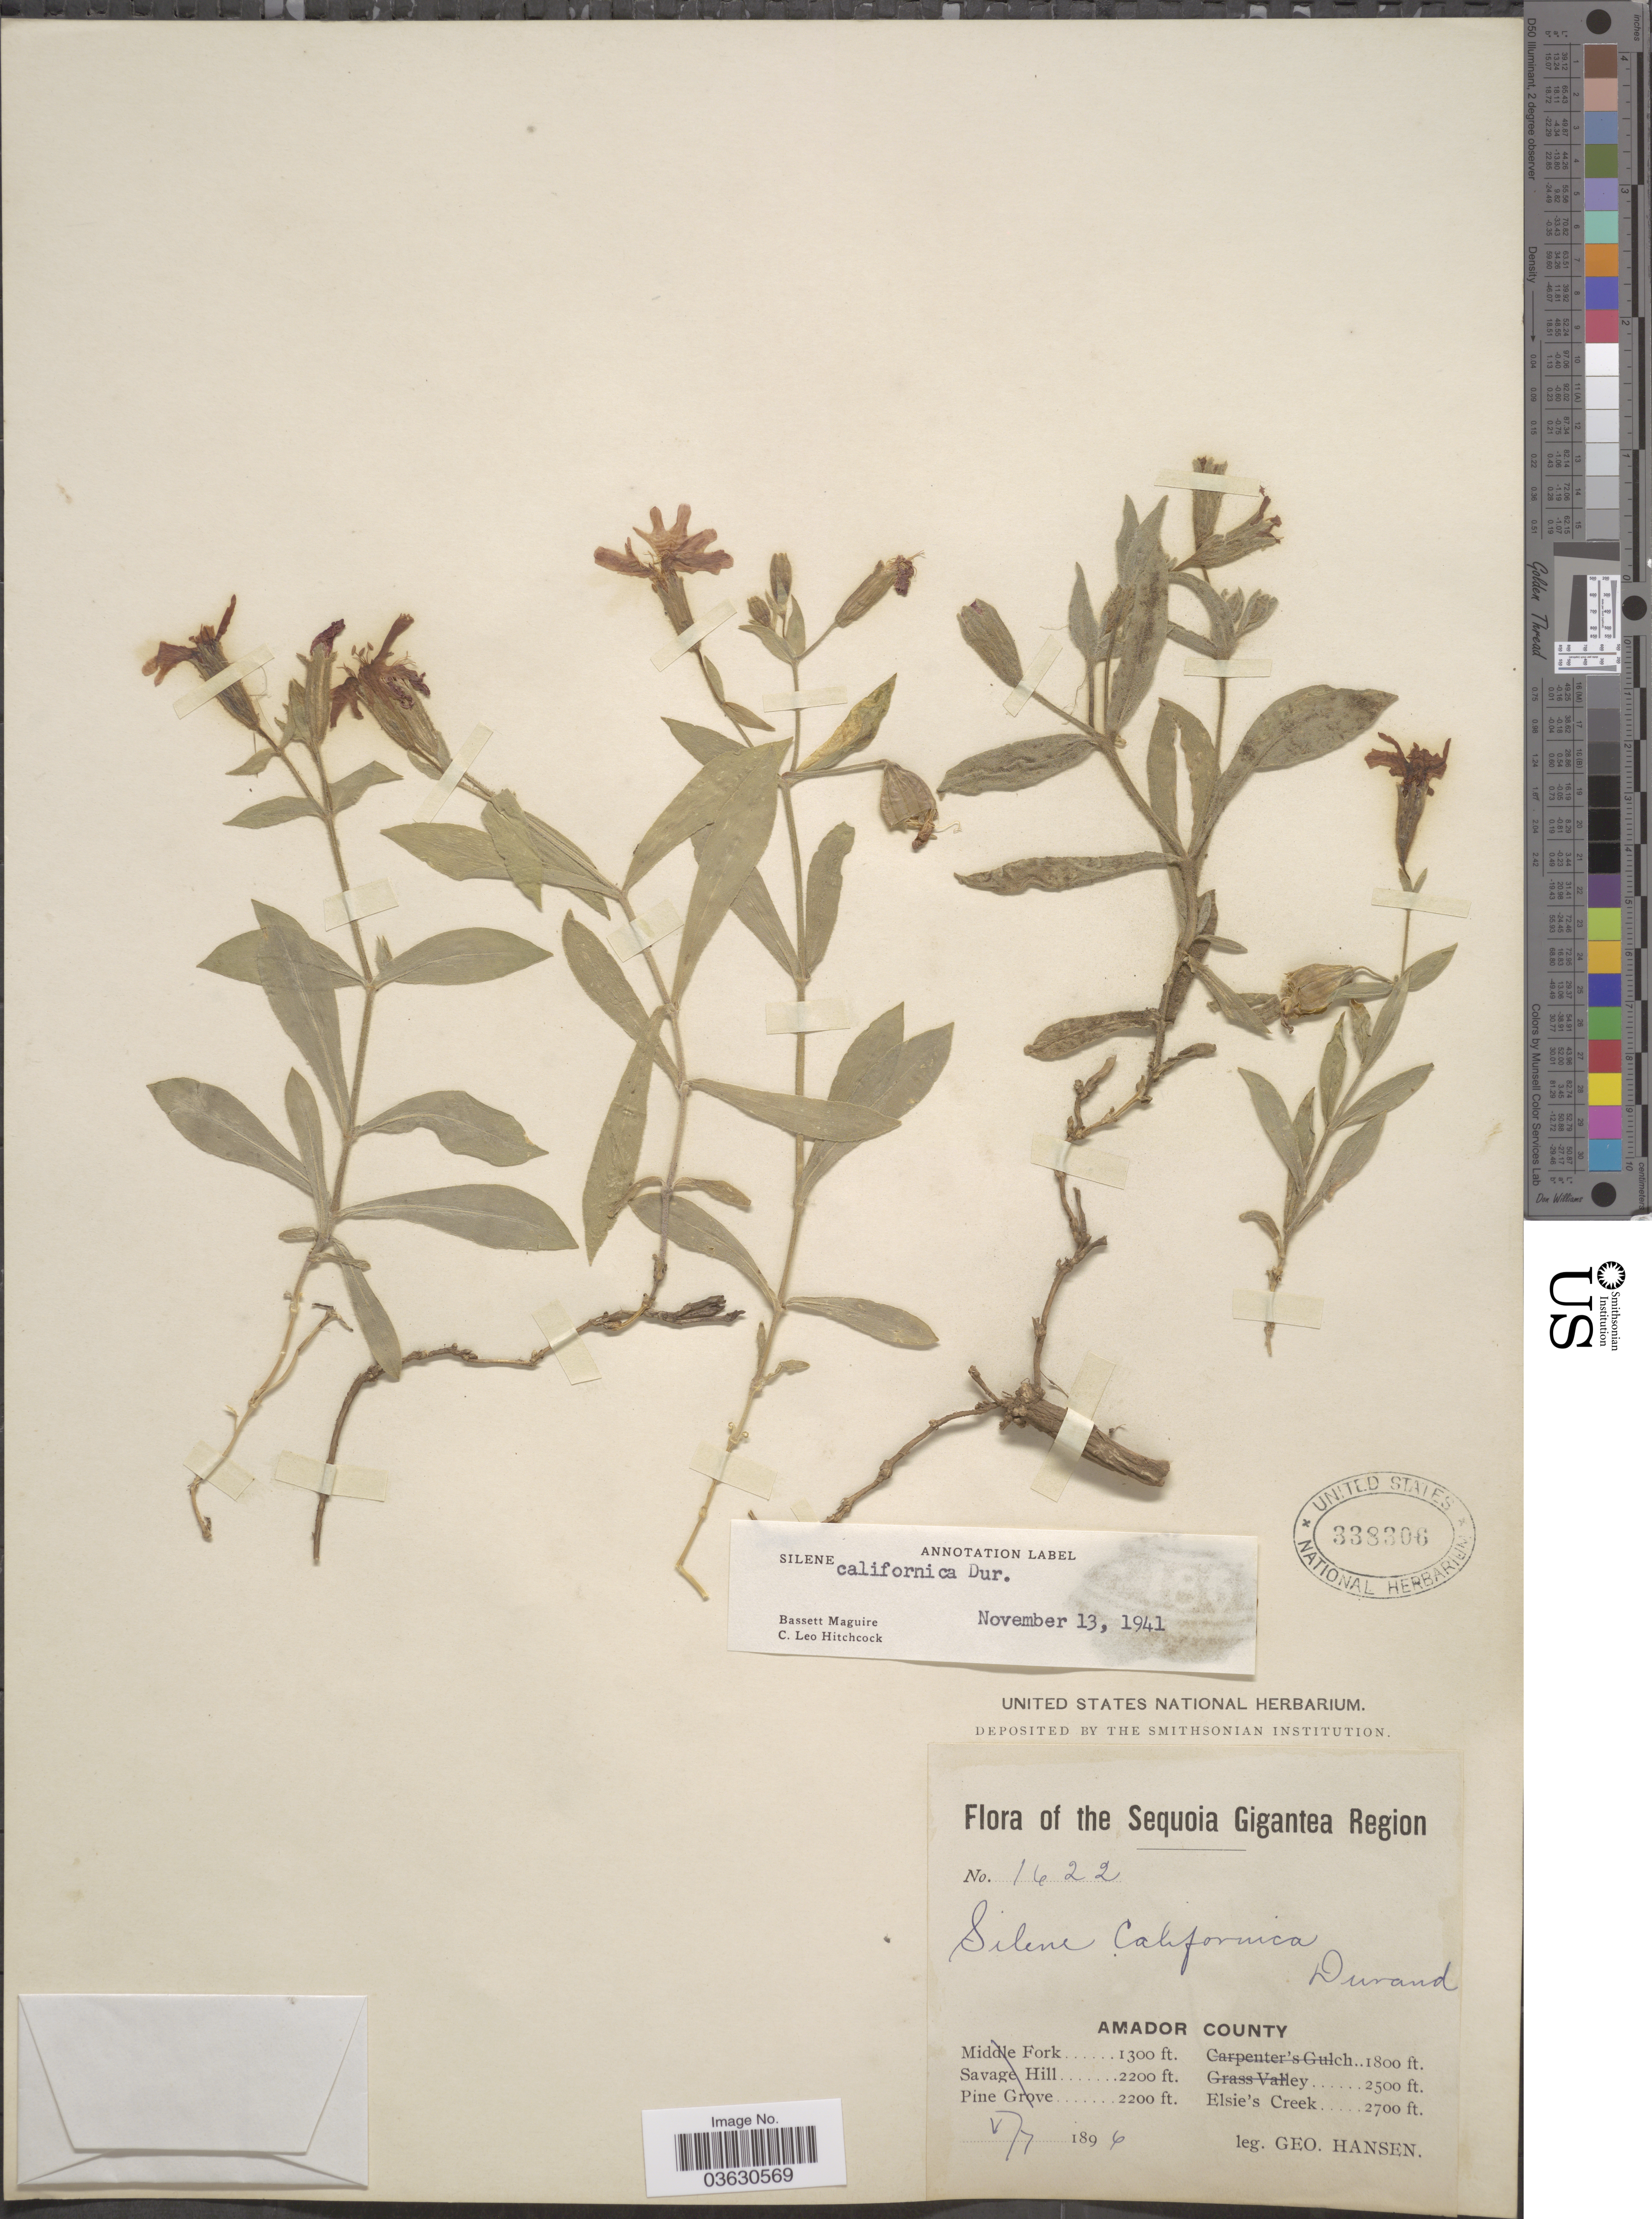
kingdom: Plantae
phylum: Tracheophyta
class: Magnoliopsida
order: Caryophyllales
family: Caryophyllaceae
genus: Silene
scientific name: Silene californica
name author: Durand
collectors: G. Hansen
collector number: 1622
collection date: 1896-05-07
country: United States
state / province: California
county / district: Amador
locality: The Sequoia Gigantea Region. Amador County. Elsie's Creek.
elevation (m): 823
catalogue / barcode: US 338306